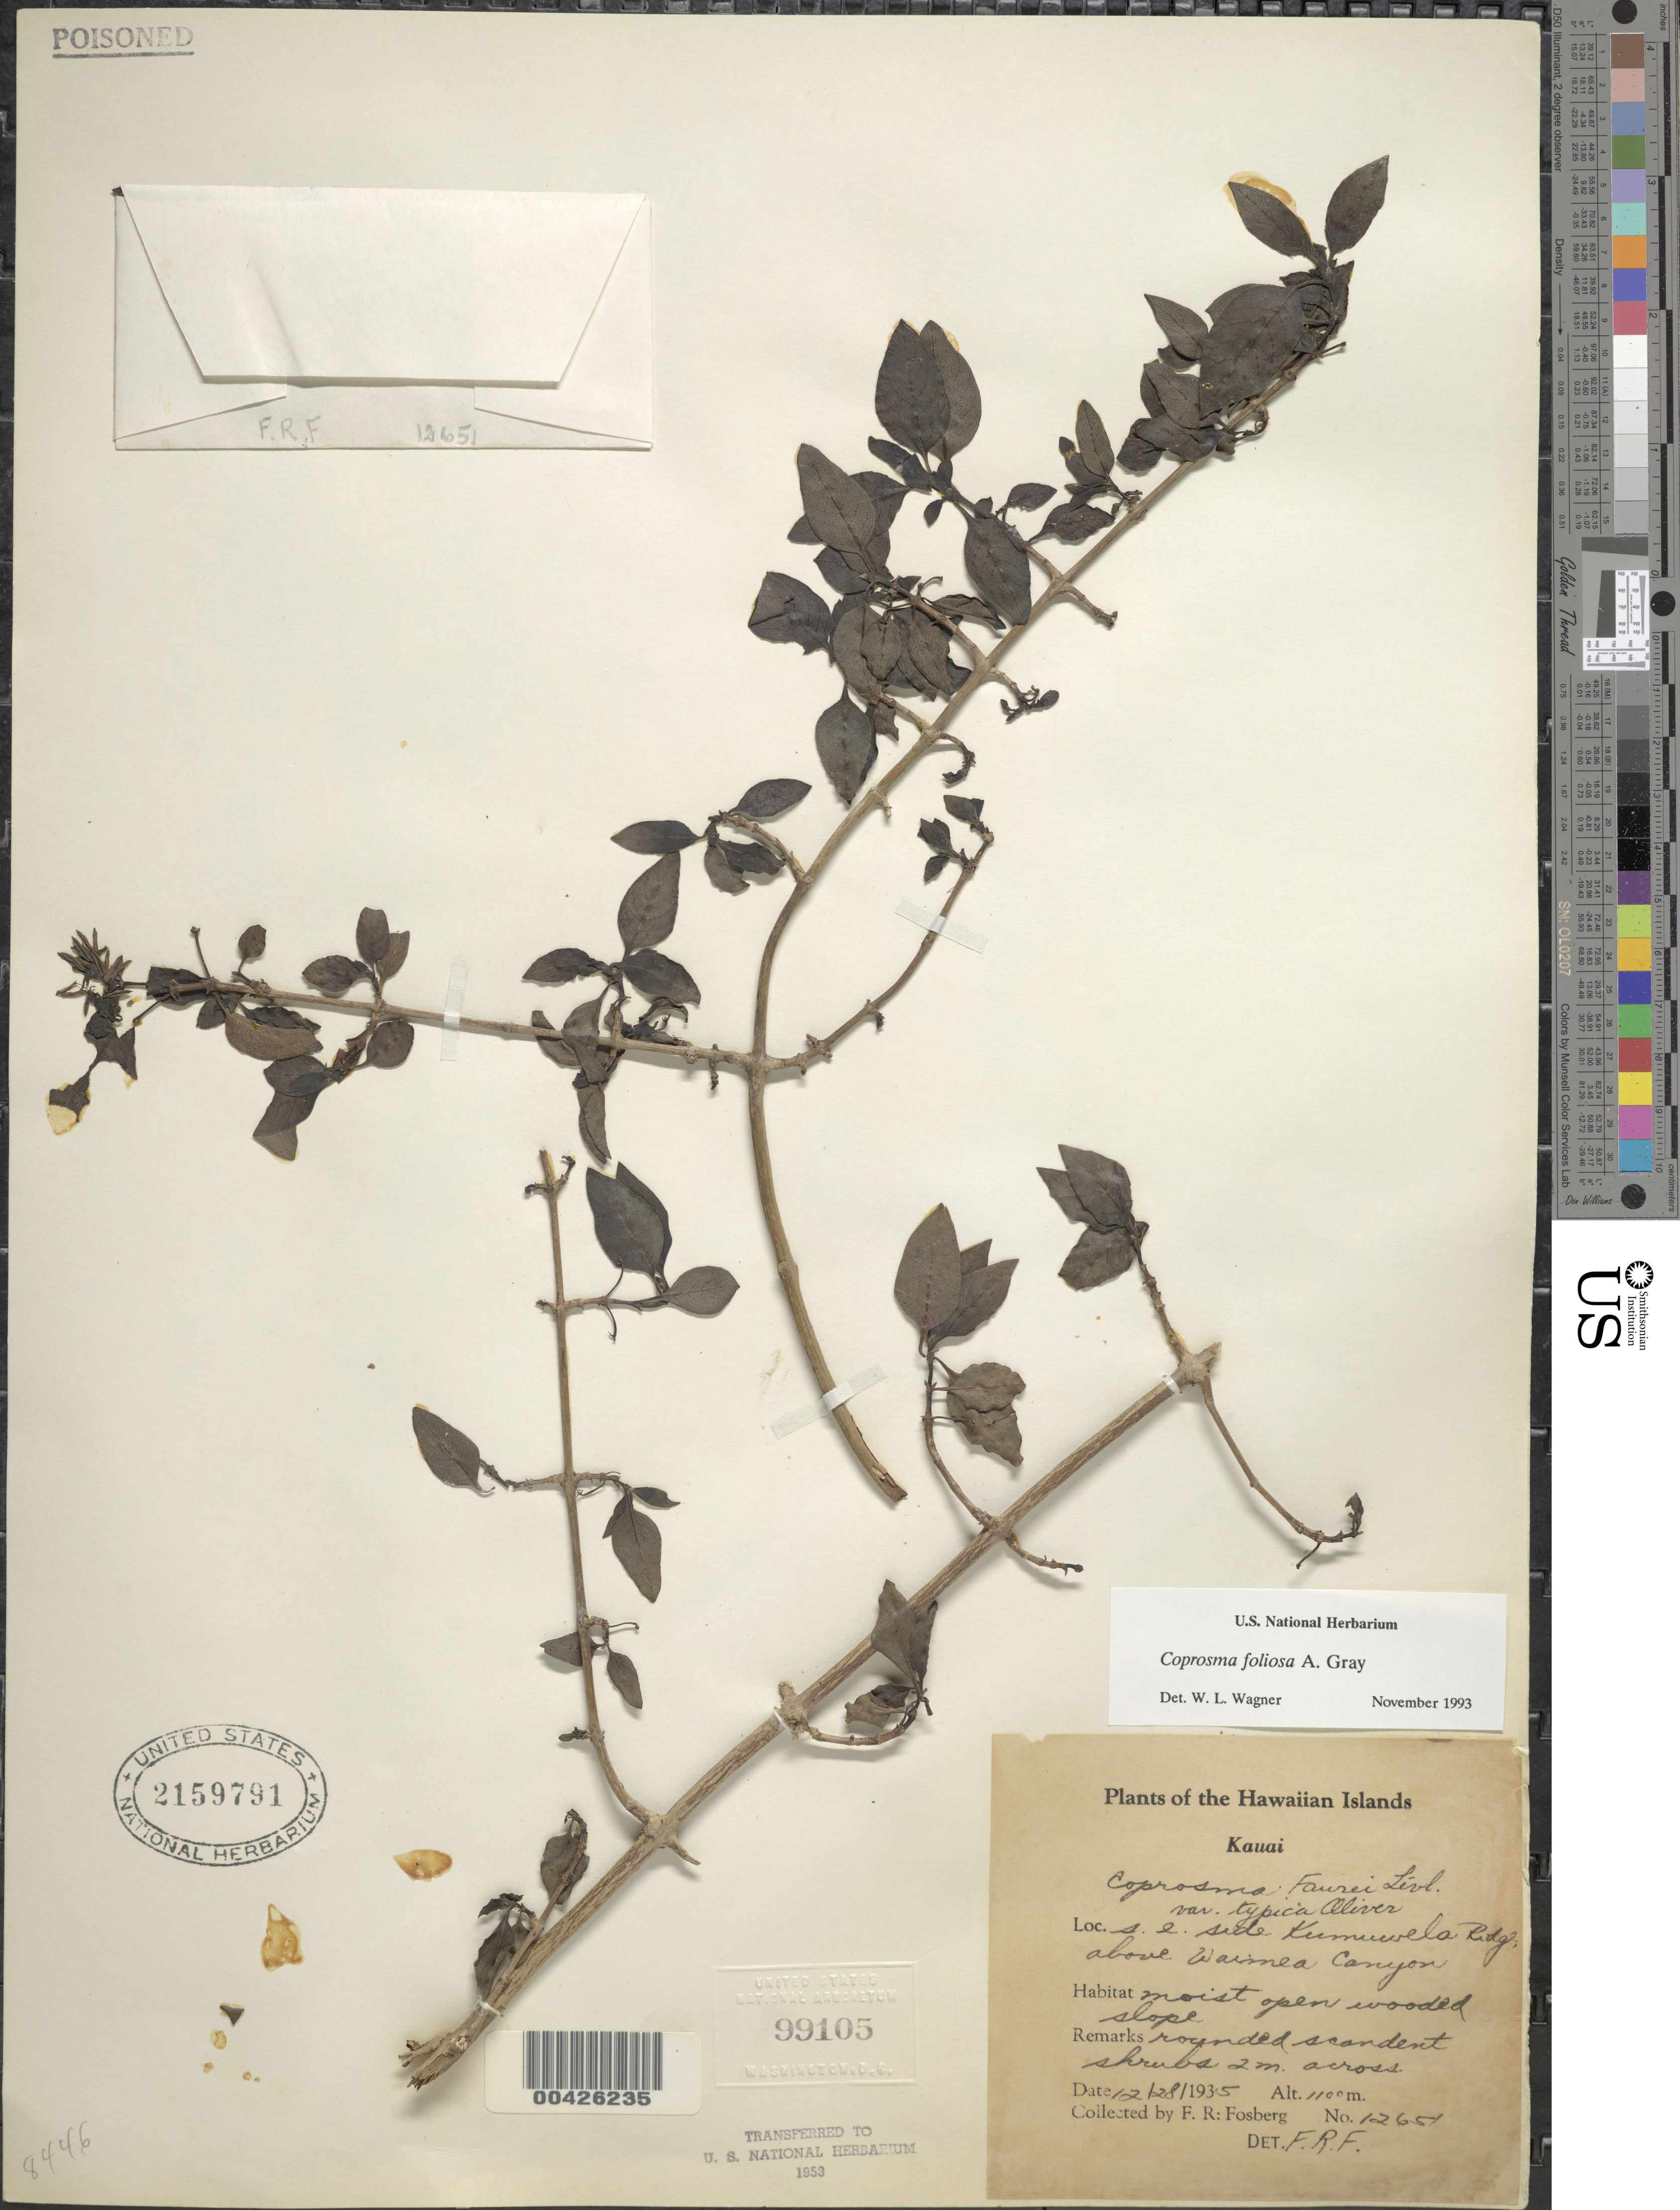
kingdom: Plantae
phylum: Tracheophyta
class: Magnoliopsida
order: Gentianales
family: Rubiaceae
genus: Coprosma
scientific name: Coprosma foliosa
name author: A. Gray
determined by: Wagner, W. L., (BOT), Smithsonian Institution - National Museum of Natural History (UNITED STATES)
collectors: F. R. Fosberg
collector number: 1265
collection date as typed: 28 Dec 1935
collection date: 1935-12-28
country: United States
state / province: Hawaii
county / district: Kauai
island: Kaua'i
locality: SE side of Kumuwela Ridge above Waimea Canyon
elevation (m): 1100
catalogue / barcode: US 2159791